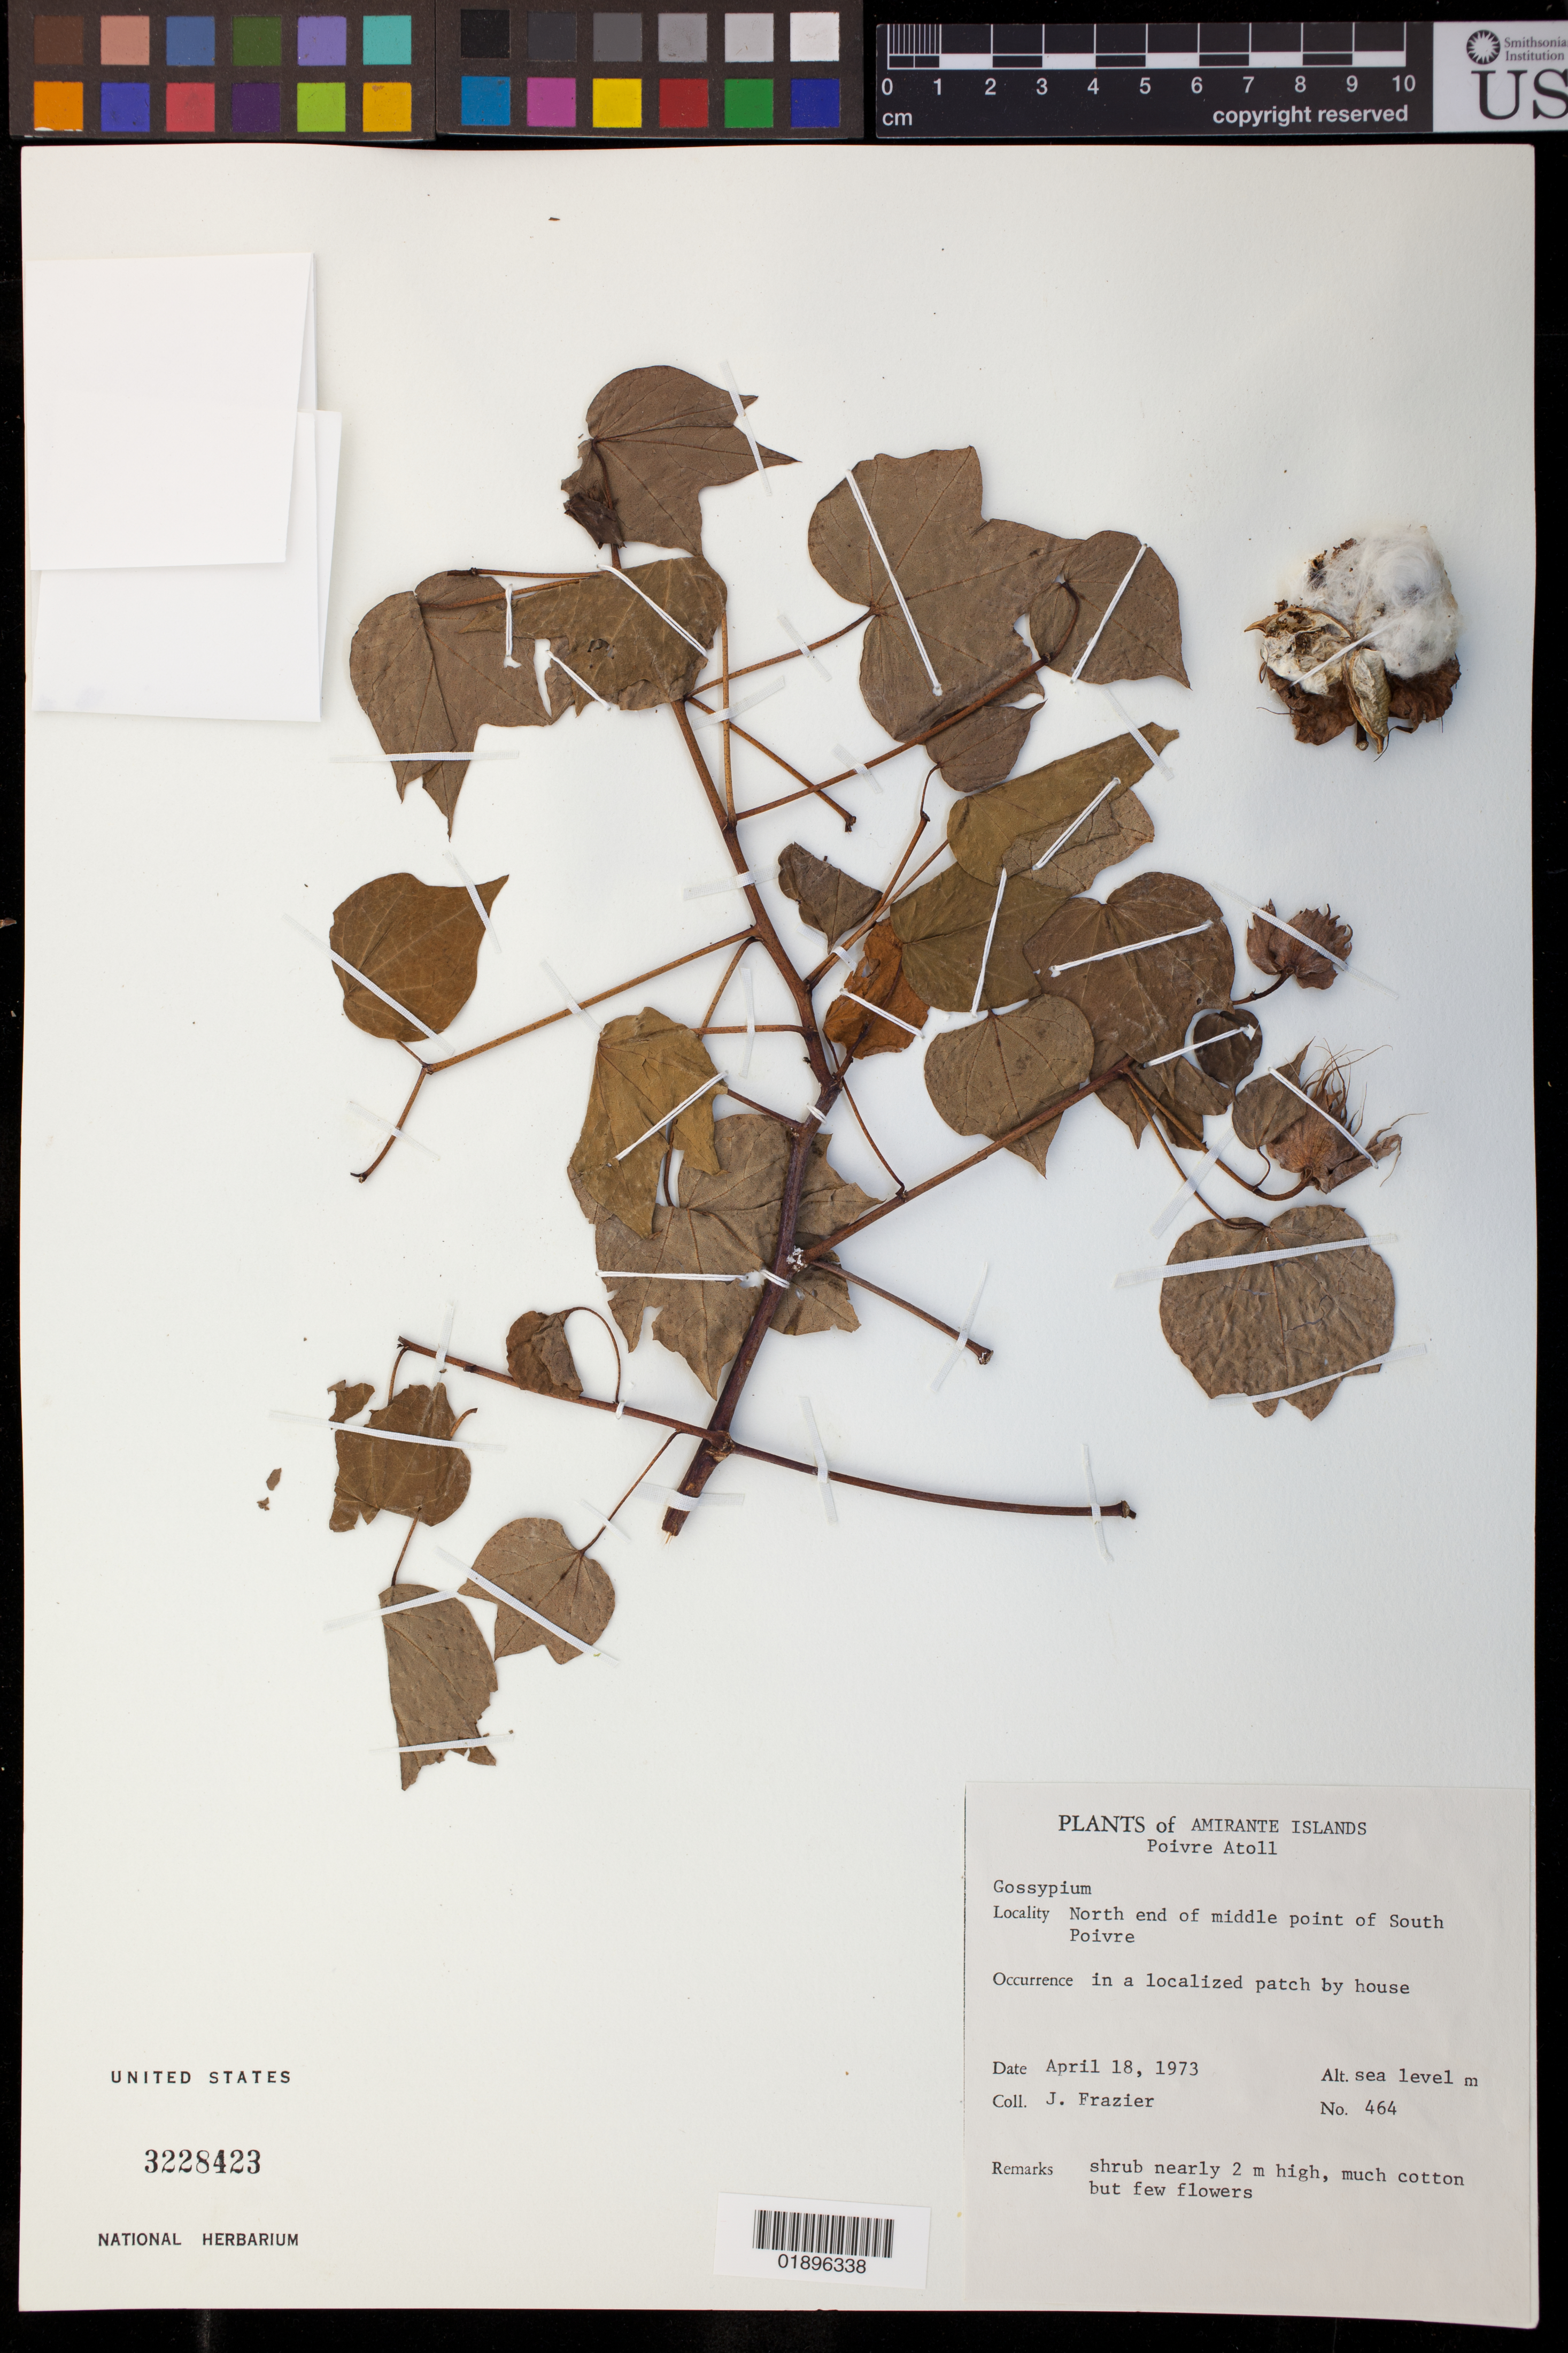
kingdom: Plantae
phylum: Tracheophyta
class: Magnoliopsida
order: Malvales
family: Malvaceae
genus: Gossypium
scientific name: Gossypium sp.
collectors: J. Frazier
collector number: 464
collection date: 1973-04-18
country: Seychelles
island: Amirante Islands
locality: Poivre Atoll. North end of middle peninsula of South Poivre.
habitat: By house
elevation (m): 0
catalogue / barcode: US 3228423